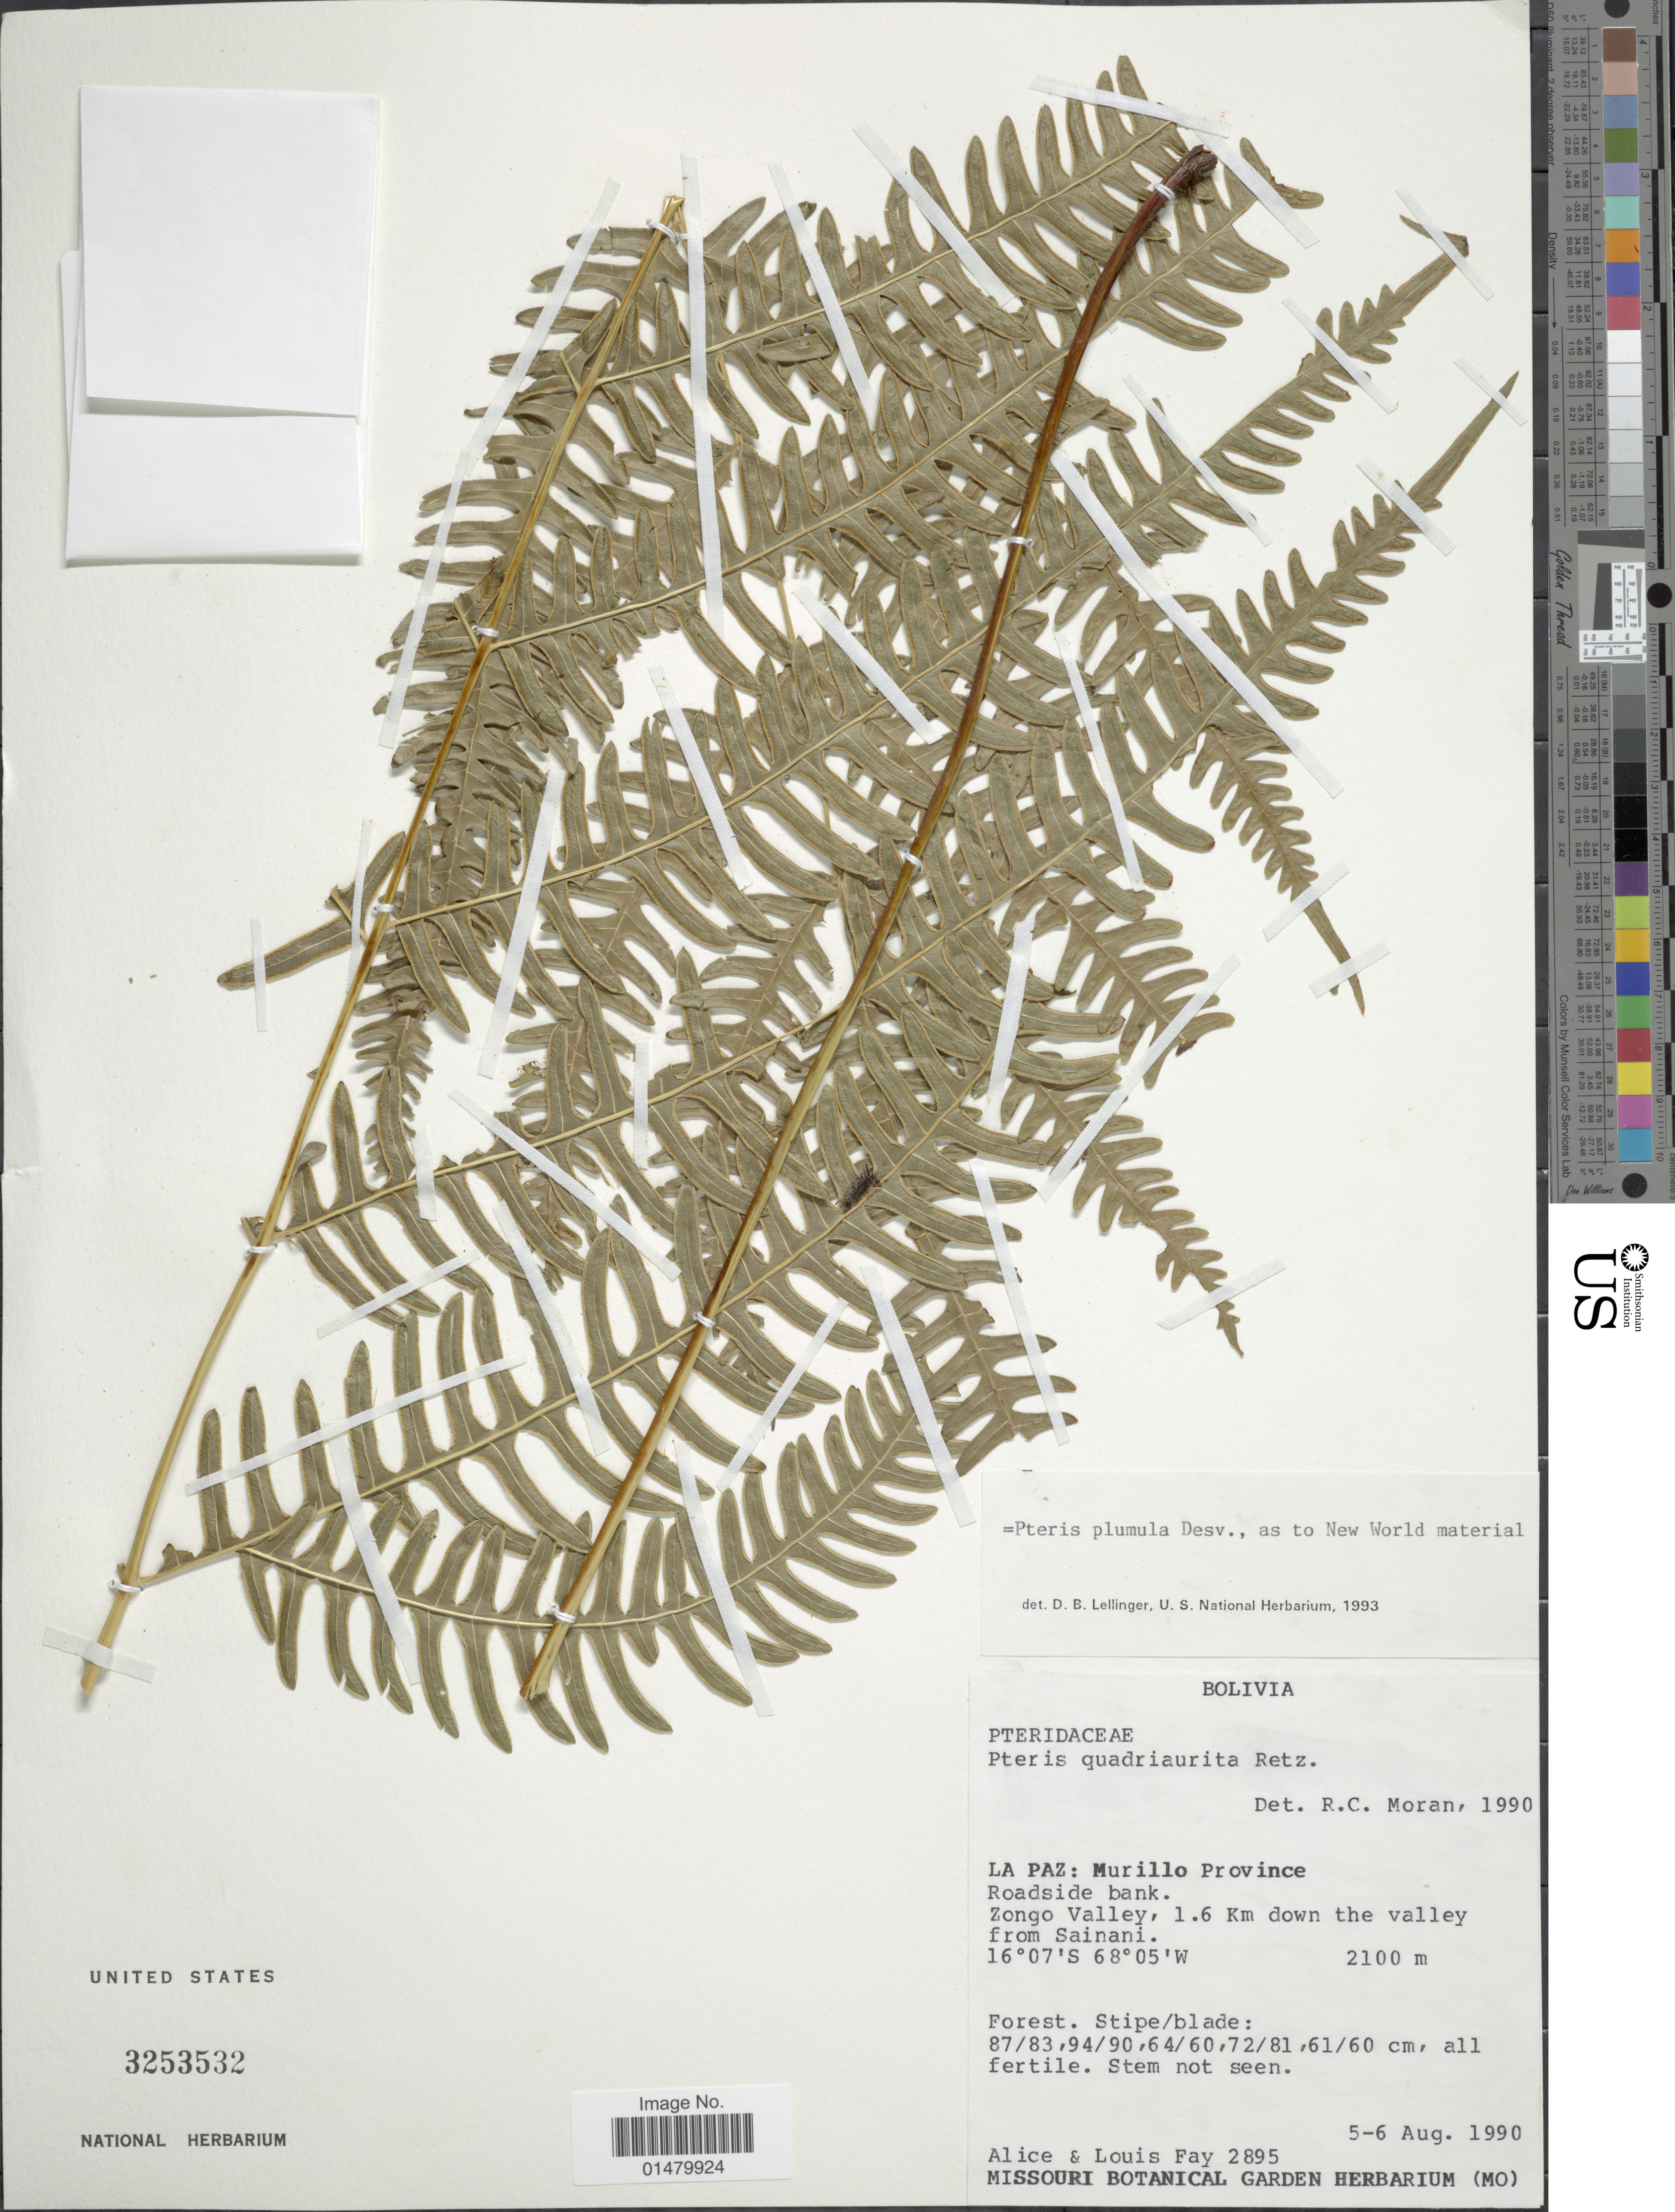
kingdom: Plantae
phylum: Tracheophyta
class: Polypodiopsida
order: Polypodiales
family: Pteridaceae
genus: Pteris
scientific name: Pteris quadriaurita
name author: Retz.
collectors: A. Fay & L. Fay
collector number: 2895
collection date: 1990-08-05/1990-08-06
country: Bolivia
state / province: La Paz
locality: Murillo Province. Roadside bank. Zongo Valley, 1.6 km down the valley from Sainani.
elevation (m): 2100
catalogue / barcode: US 3253532